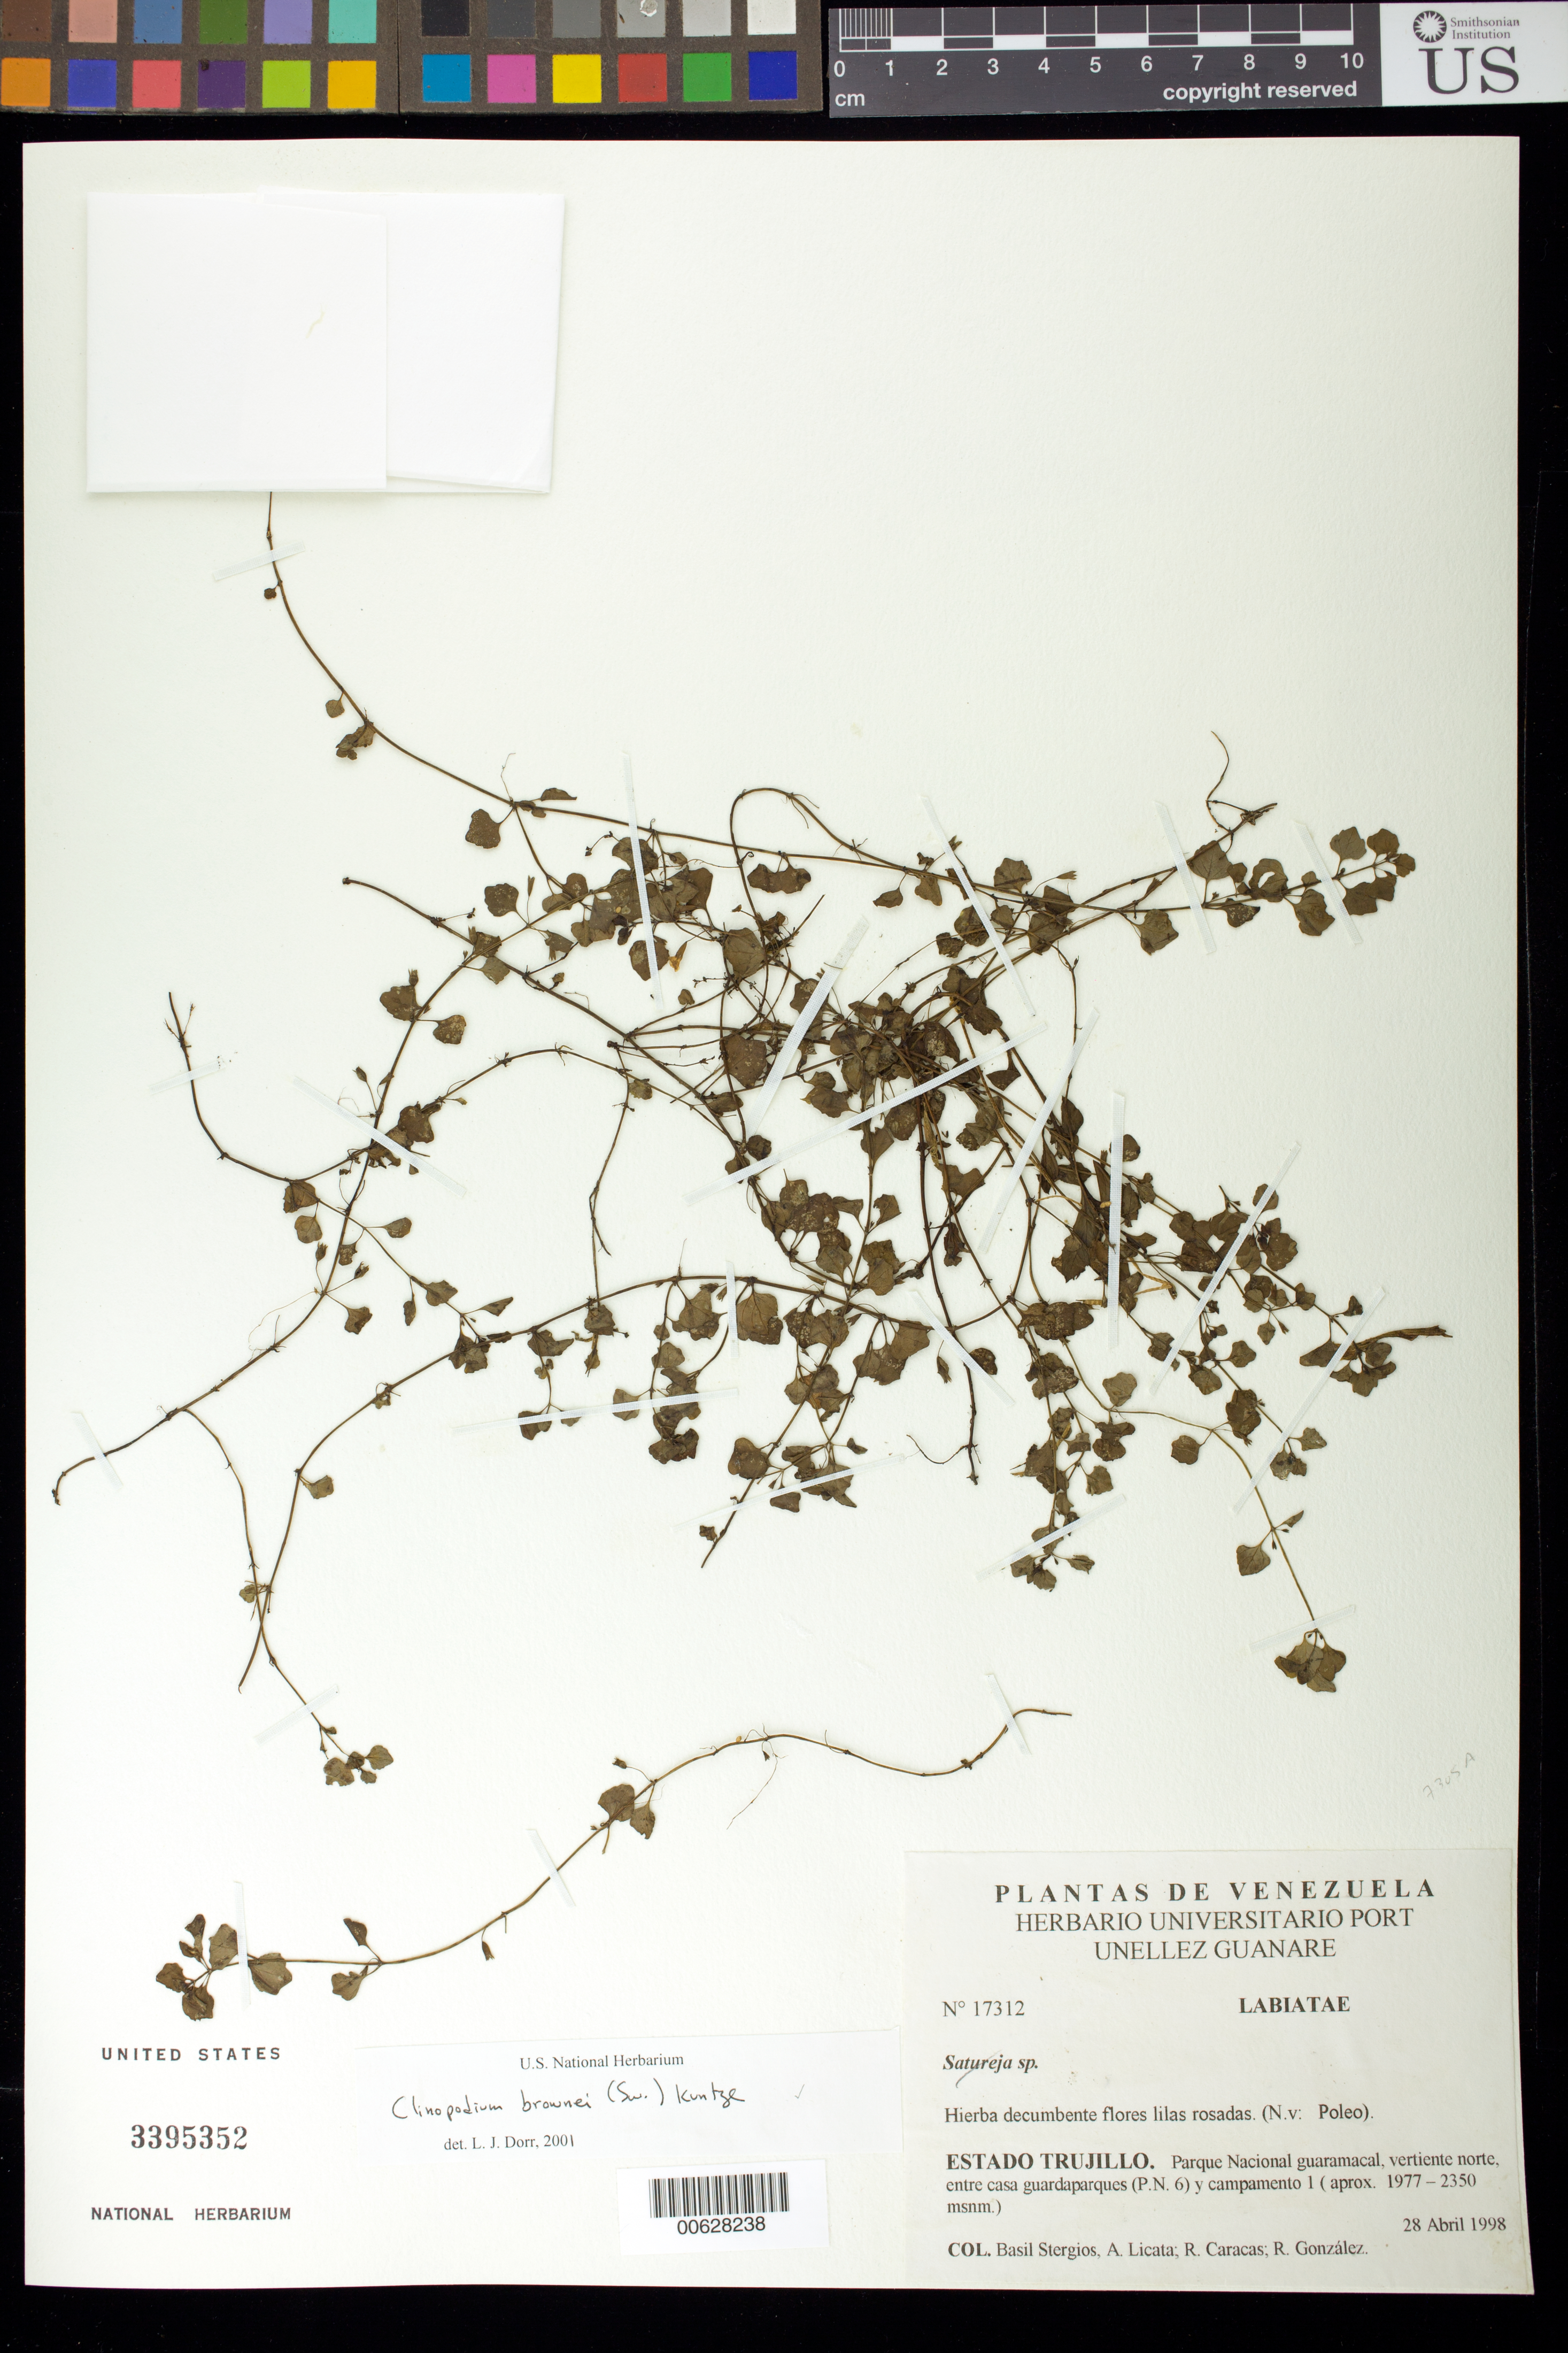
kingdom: Plantae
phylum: Tracheophyta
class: Magnoliopsida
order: Lamiales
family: Lamiaceae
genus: Clinopodium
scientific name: Clinopodium brownei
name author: (Sw.) Kuntze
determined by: Dorr, L. J., (BOT), Smithsonian Institution - National Museum of Natural History (UNITED STATES)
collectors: B. G. Stergios, A. Licata, R. Caracas & R. González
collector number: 17312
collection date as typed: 28 Apr 1998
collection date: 1998-04-28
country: Venezuela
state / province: Trujillo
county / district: Boconó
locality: Parque Nacional Guaramacal, vertiente N, entre casa guardaparques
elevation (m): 1977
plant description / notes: Common name: Poleo; PORT, US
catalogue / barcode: US 3395352